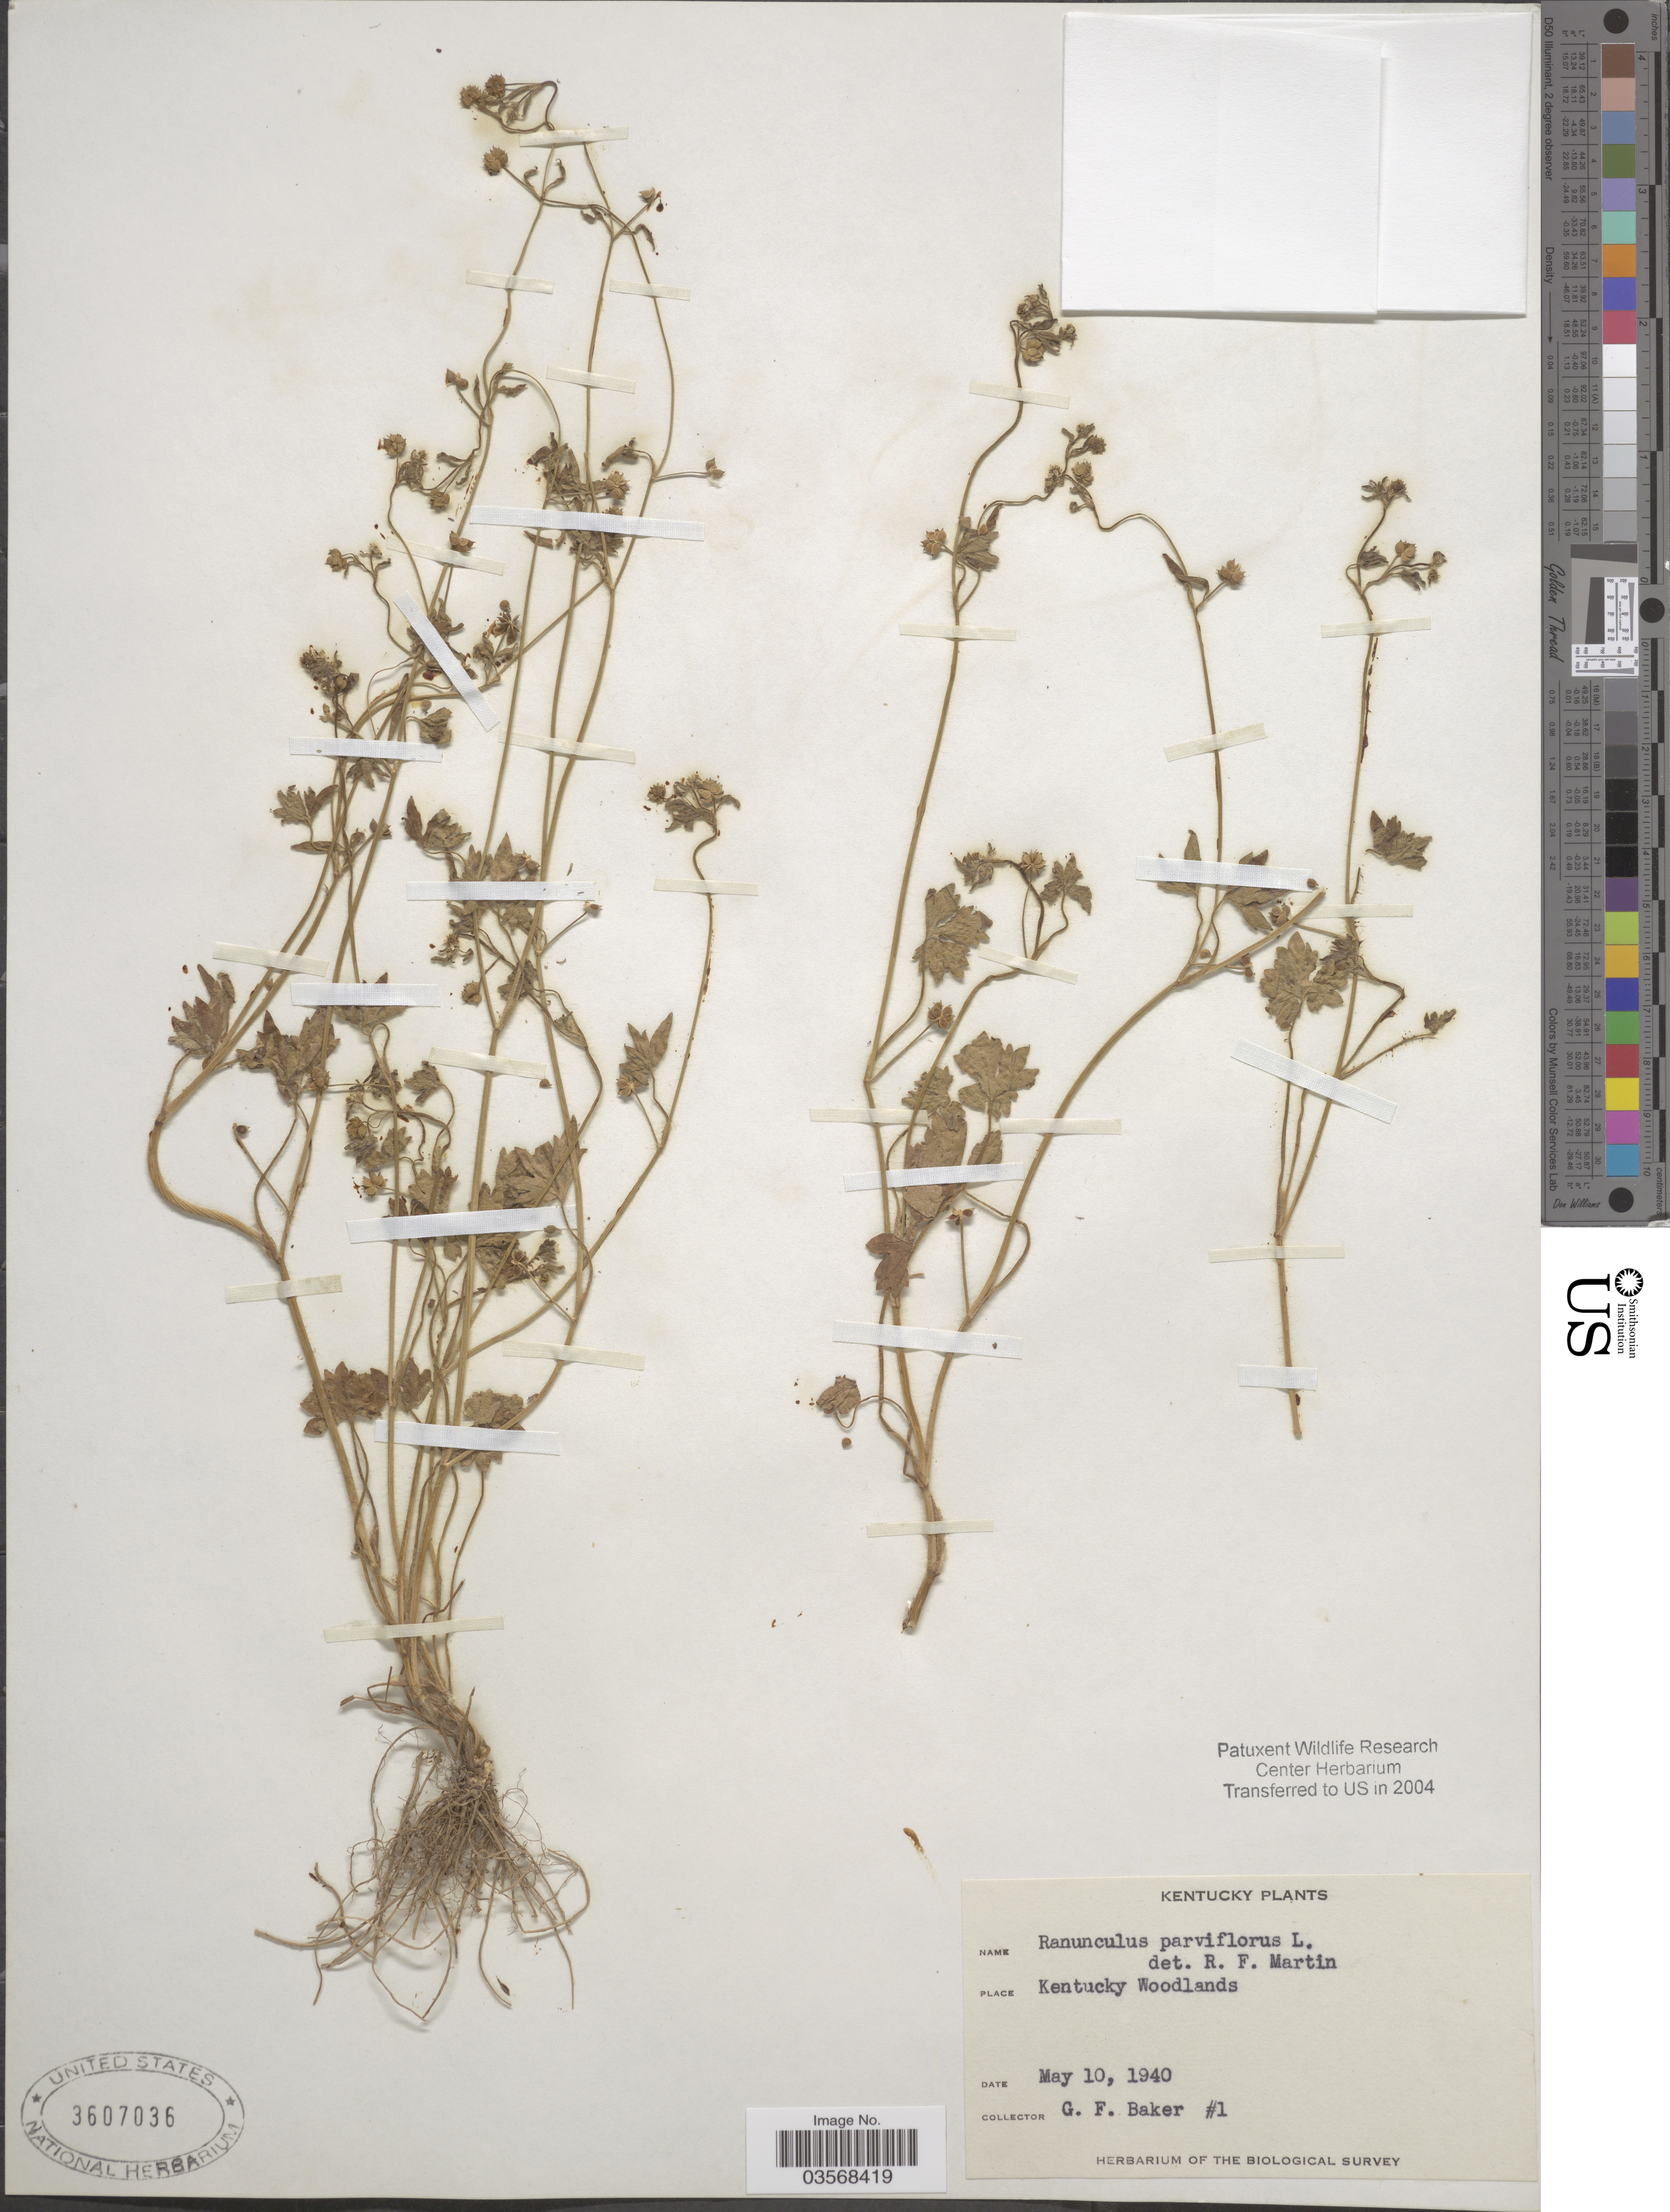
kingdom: Plantae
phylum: Tracheophyta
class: Magnoliopsida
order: Ranunculales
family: Ranunculaceae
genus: Ranunculus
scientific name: Ranunculus parviflorus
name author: L.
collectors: G. Baker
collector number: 1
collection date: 1940-05-10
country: United States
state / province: Kentucky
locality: Kentucky Woodlands.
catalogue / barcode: US 3607036